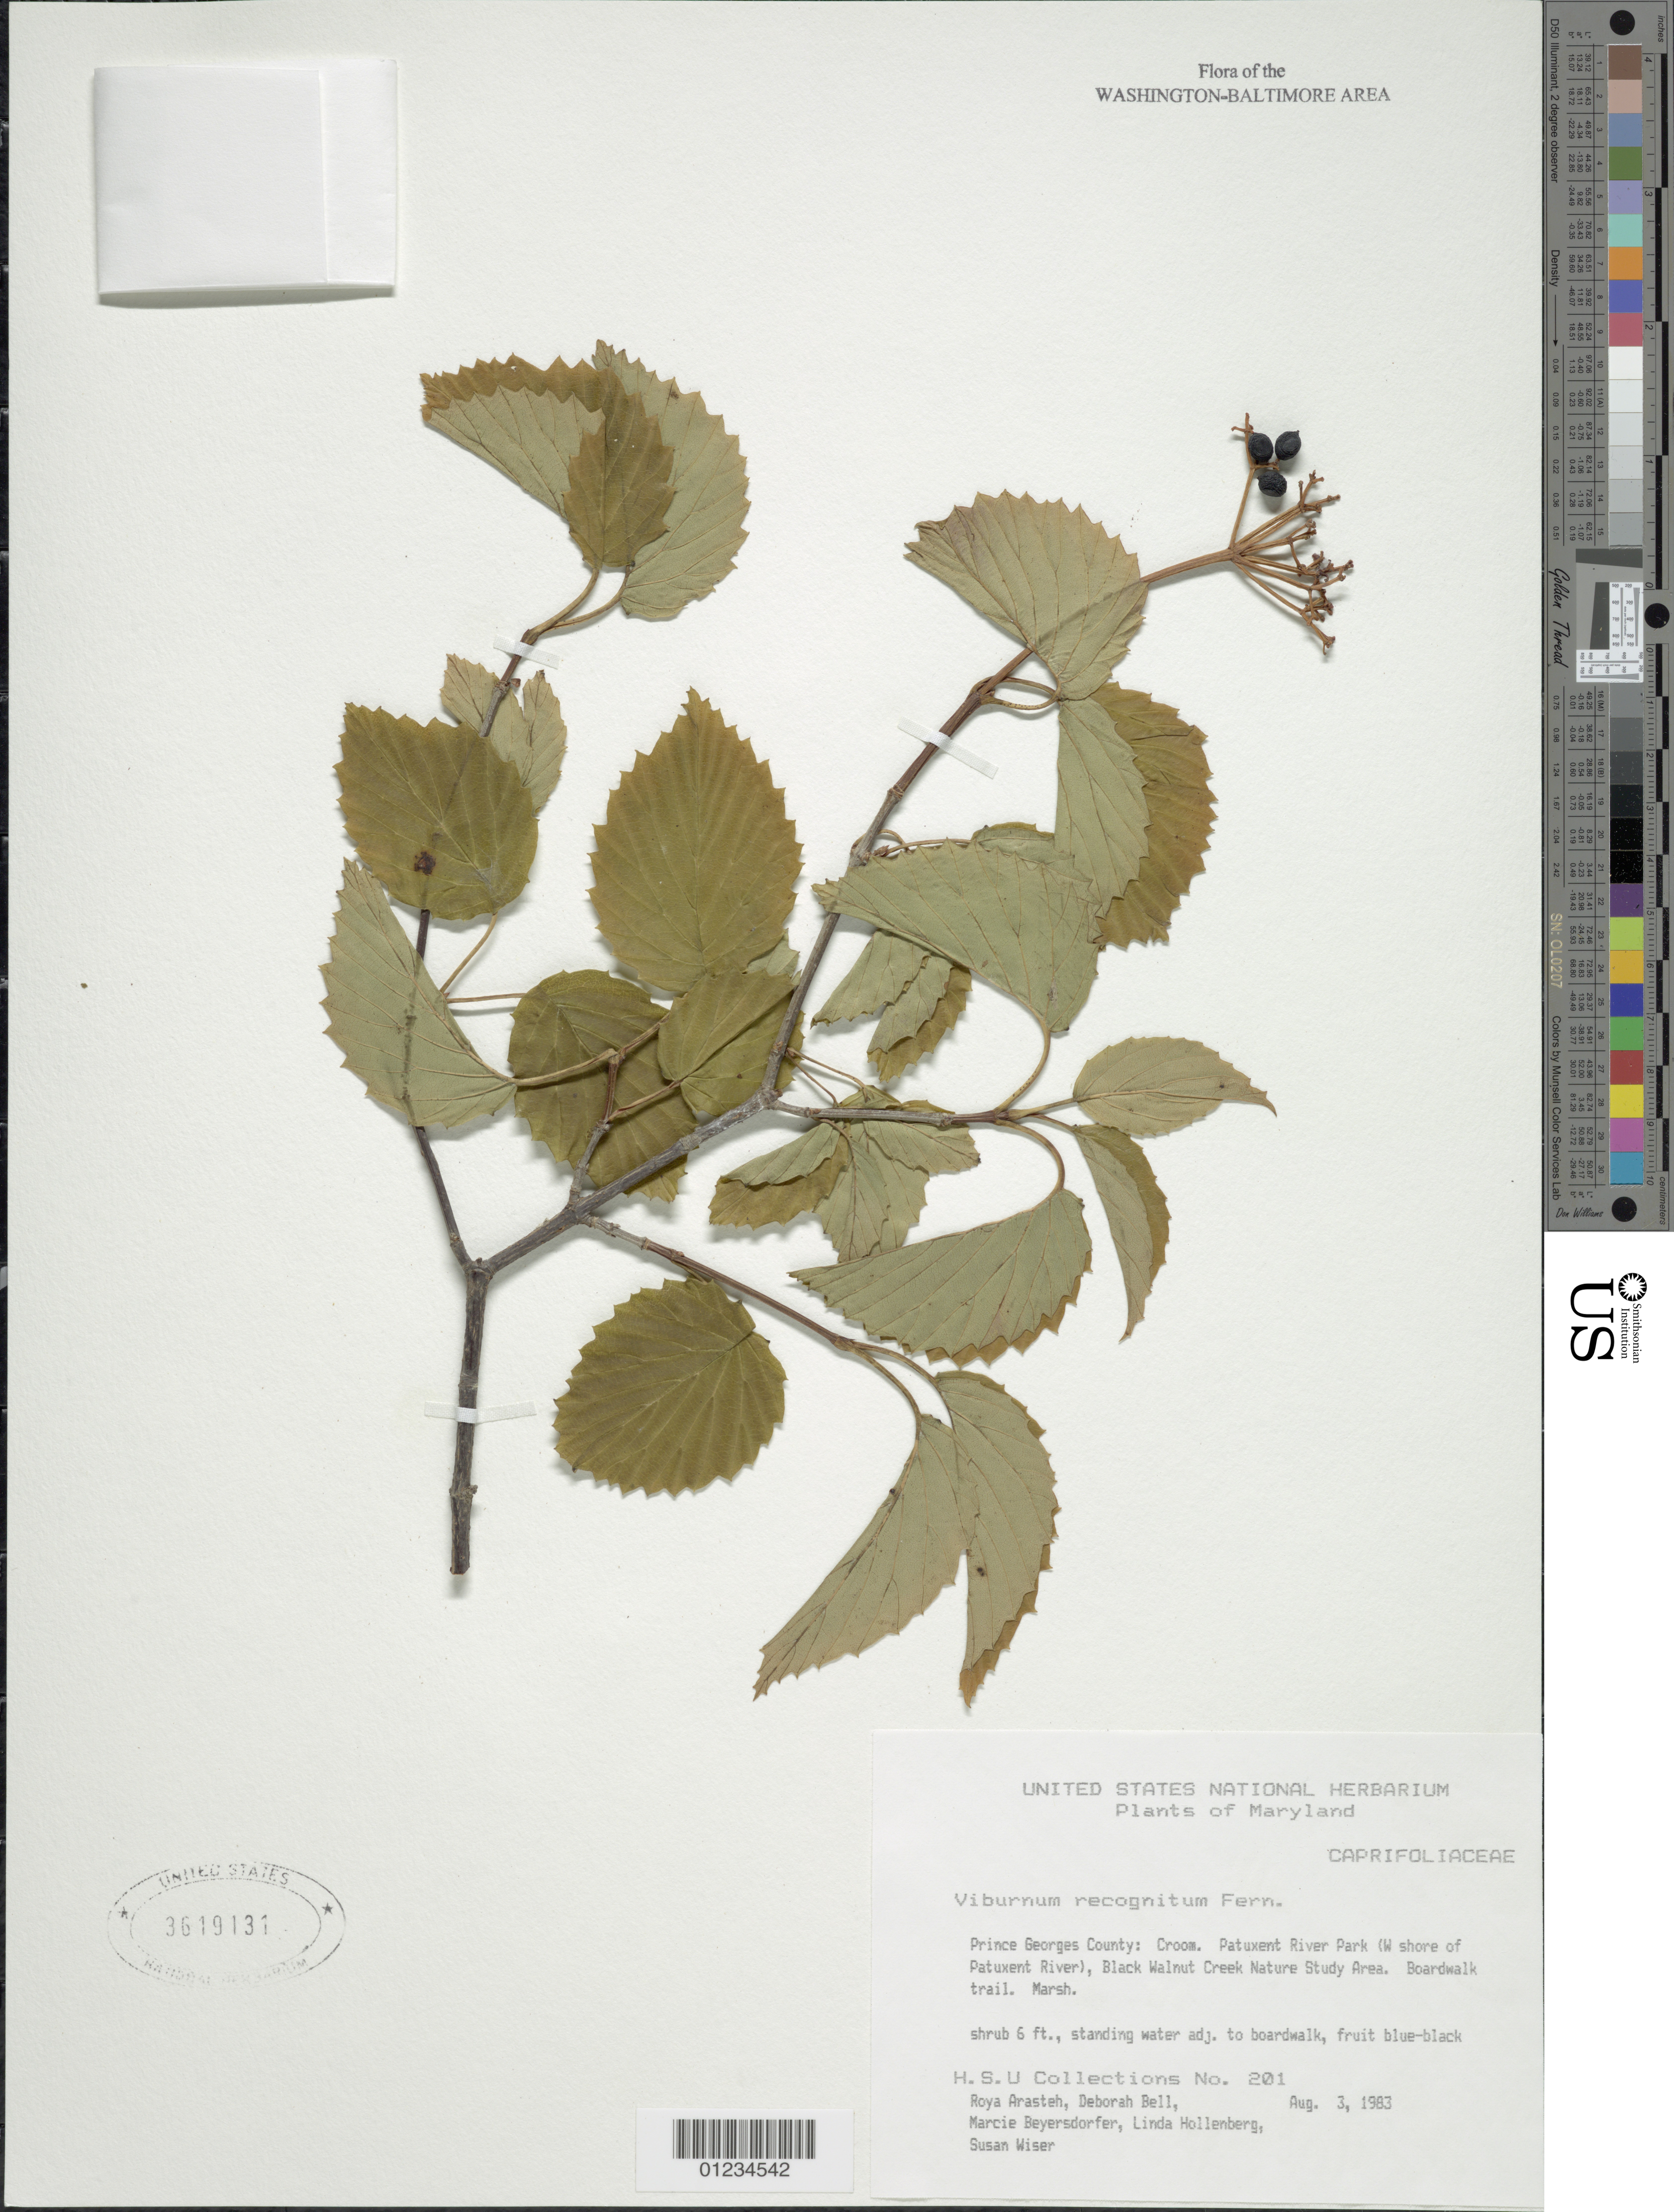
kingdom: Plantae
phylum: Tracheophyta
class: Magnoliopsida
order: Dipsacales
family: Viburnaceae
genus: Viburnum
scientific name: Viburnum recognitum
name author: Fernald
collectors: R. Arasteh, D. A. Bell, M. Beyersdorfer, L. Hollenberg & S. Wiser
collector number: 201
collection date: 1983-08-03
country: United States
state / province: Maryland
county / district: Prince George's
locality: Croom. Patuxent River Park (W shore of Patuxent River), Black Walnut Creek Nature Study Area. Boardwalk trail.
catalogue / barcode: US 3619131